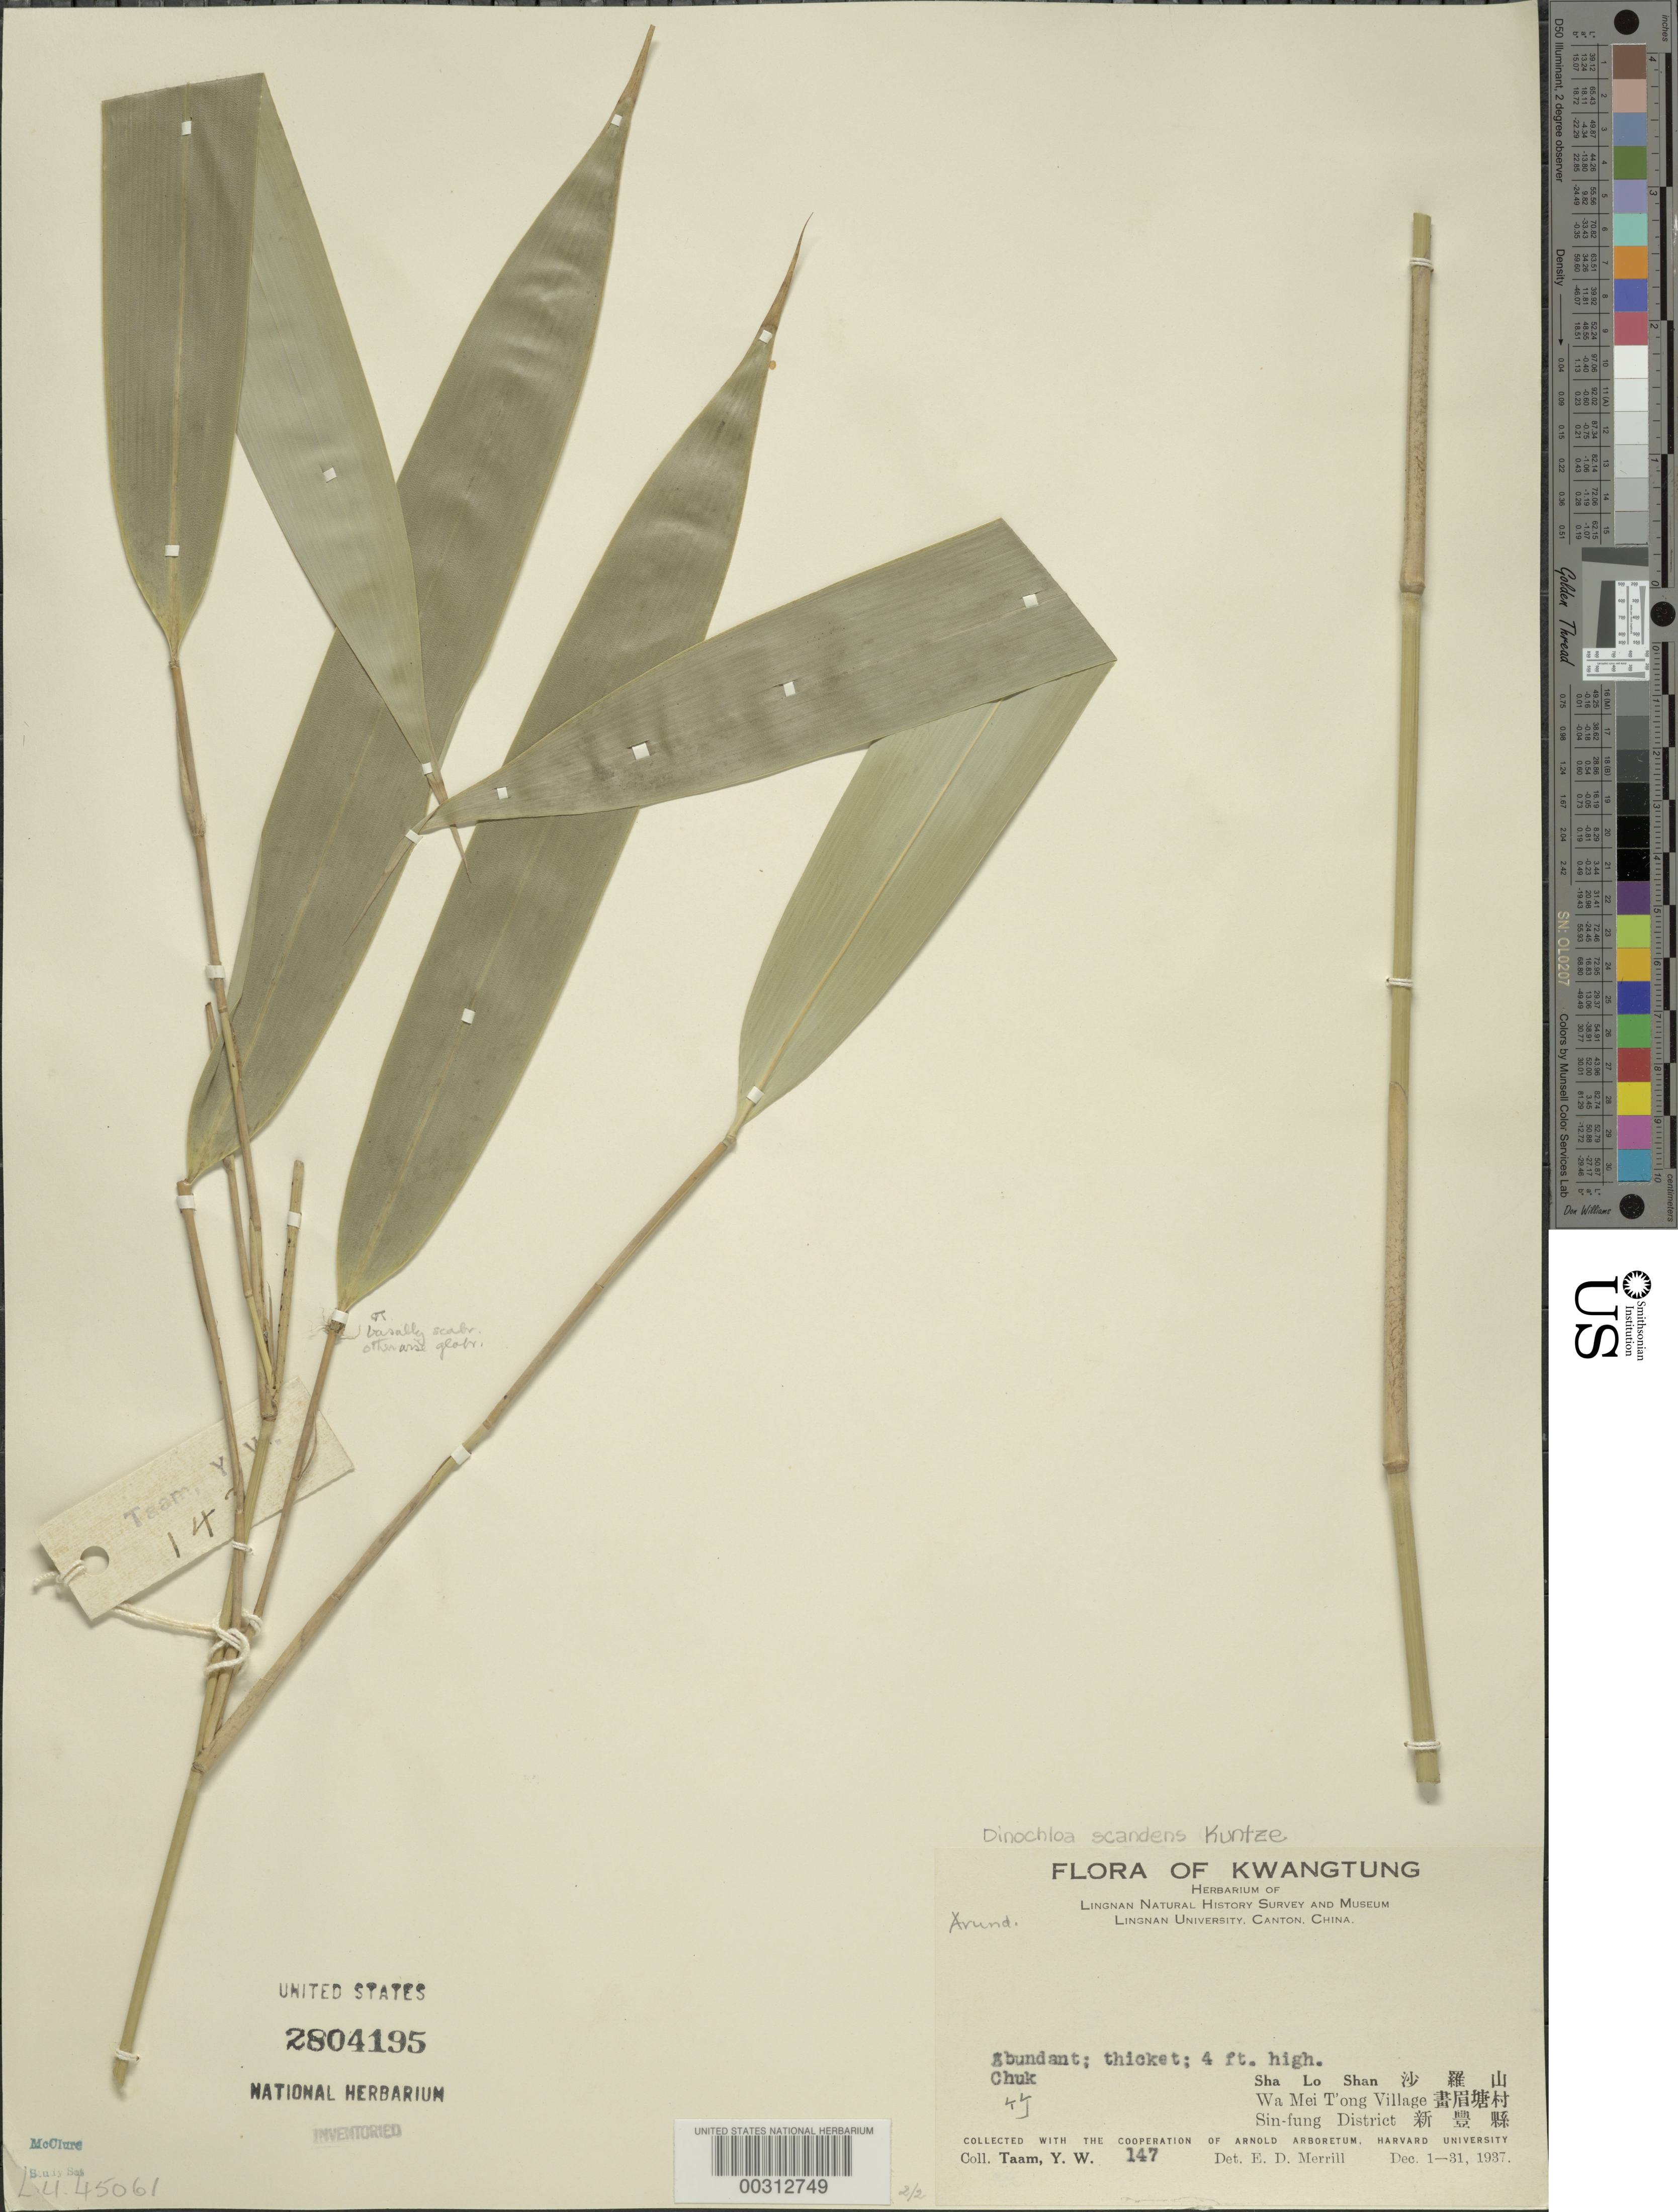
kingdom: Plantae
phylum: Tracheophyta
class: Liliopsida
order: Poales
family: Poaceae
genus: Dinochloa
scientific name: Dinochloa scandens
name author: (Blume ex Nees) Kuntze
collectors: Y. W. Taam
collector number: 147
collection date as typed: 01 Dec 1937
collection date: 1937-12-01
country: China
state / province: Guangdong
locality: Sin-fung district, wa mei t'ong village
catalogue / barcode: US 2804195